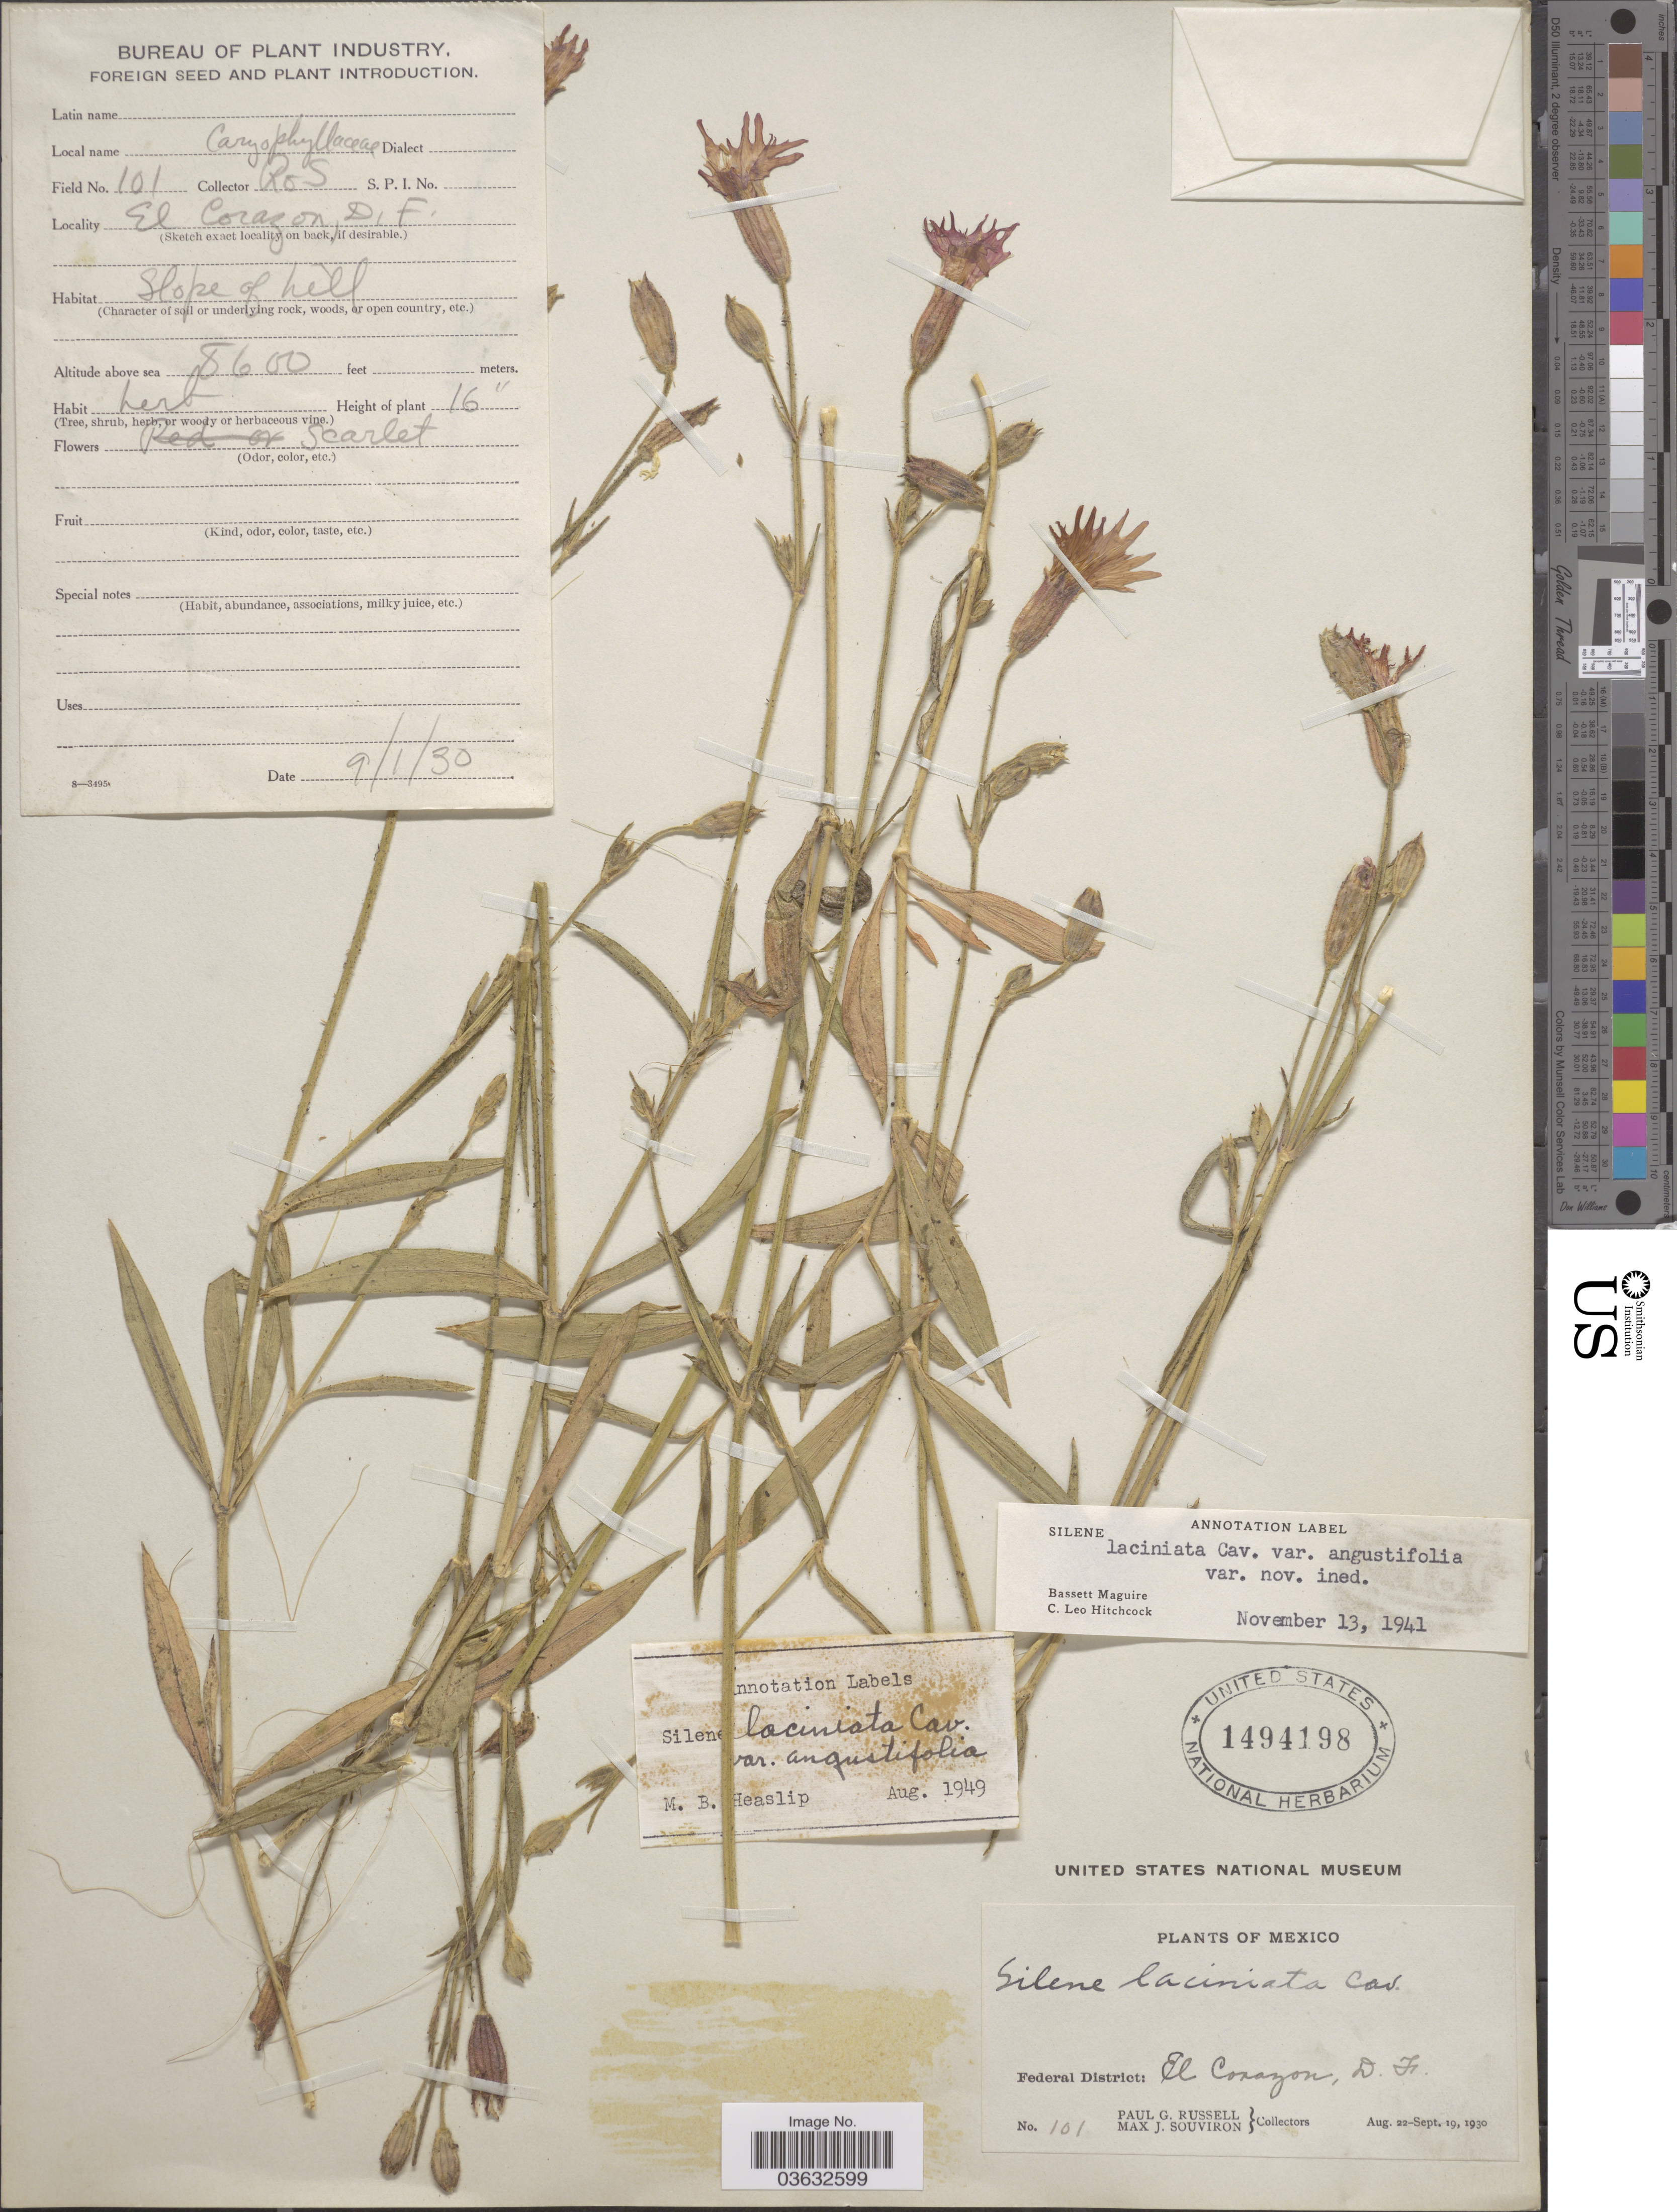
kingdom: Plantae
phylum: Tracheophyta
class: Magnoliopsida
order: Caryophyllales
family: Caryophyllaceae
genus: Silene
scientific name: Silene laciniata var. angustifolia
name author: C.L. Hitchc. & Maguire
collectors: P. G. Russell & M. J. Souviron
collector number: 101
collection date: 1930-09-01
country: Mexico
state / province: Distrito Federal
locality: Federal District: El Corazon, D. F.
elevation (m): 2621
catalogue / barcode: US 1494198